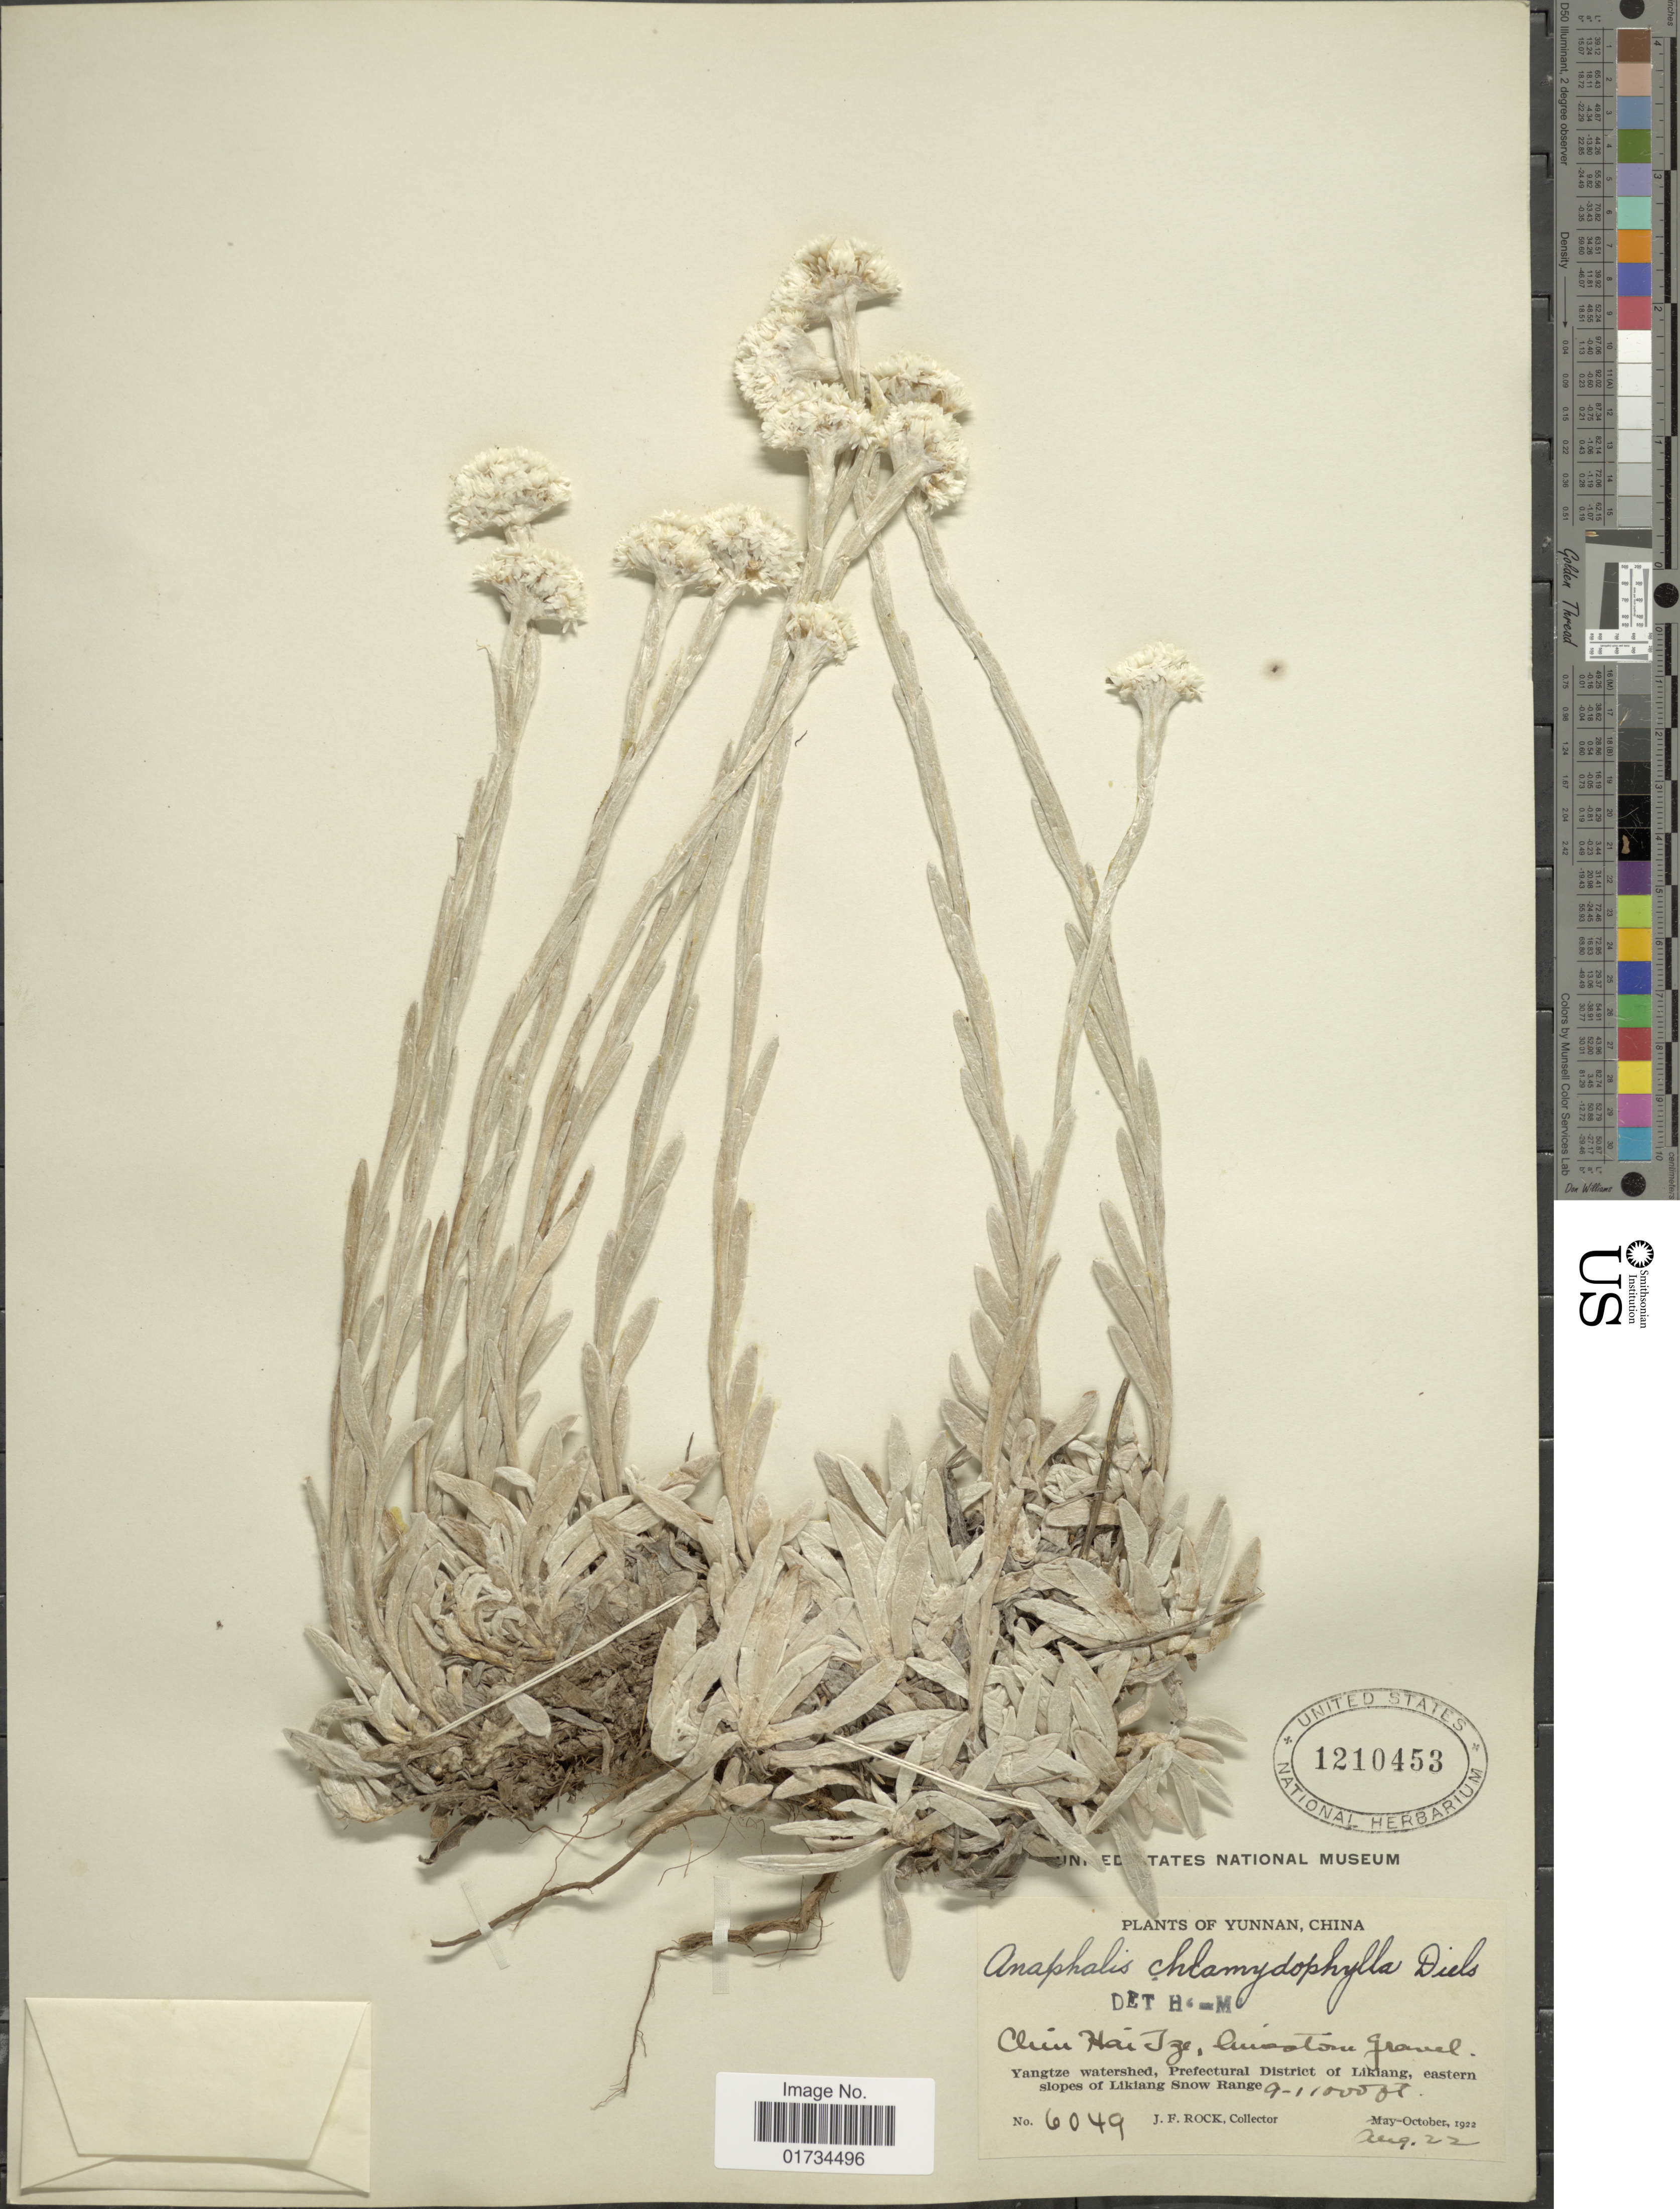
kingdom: Plantae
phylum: Tracheophyta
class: Magnoliopsida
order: Asterales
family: Asteraceae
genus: Anaphalis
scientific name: Anaphalis alpicola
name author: Makino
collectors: J. Rock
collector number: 16049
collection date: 1922-08-22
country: China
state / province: Yunnan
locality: Yunnan, China. Chui Hai Tze, Kwangtone Gravel. Yangtze watershed, Prefectural District of Likian, eastern slopes of Likian Snow Range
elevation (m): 2743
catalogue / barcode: US 1210453